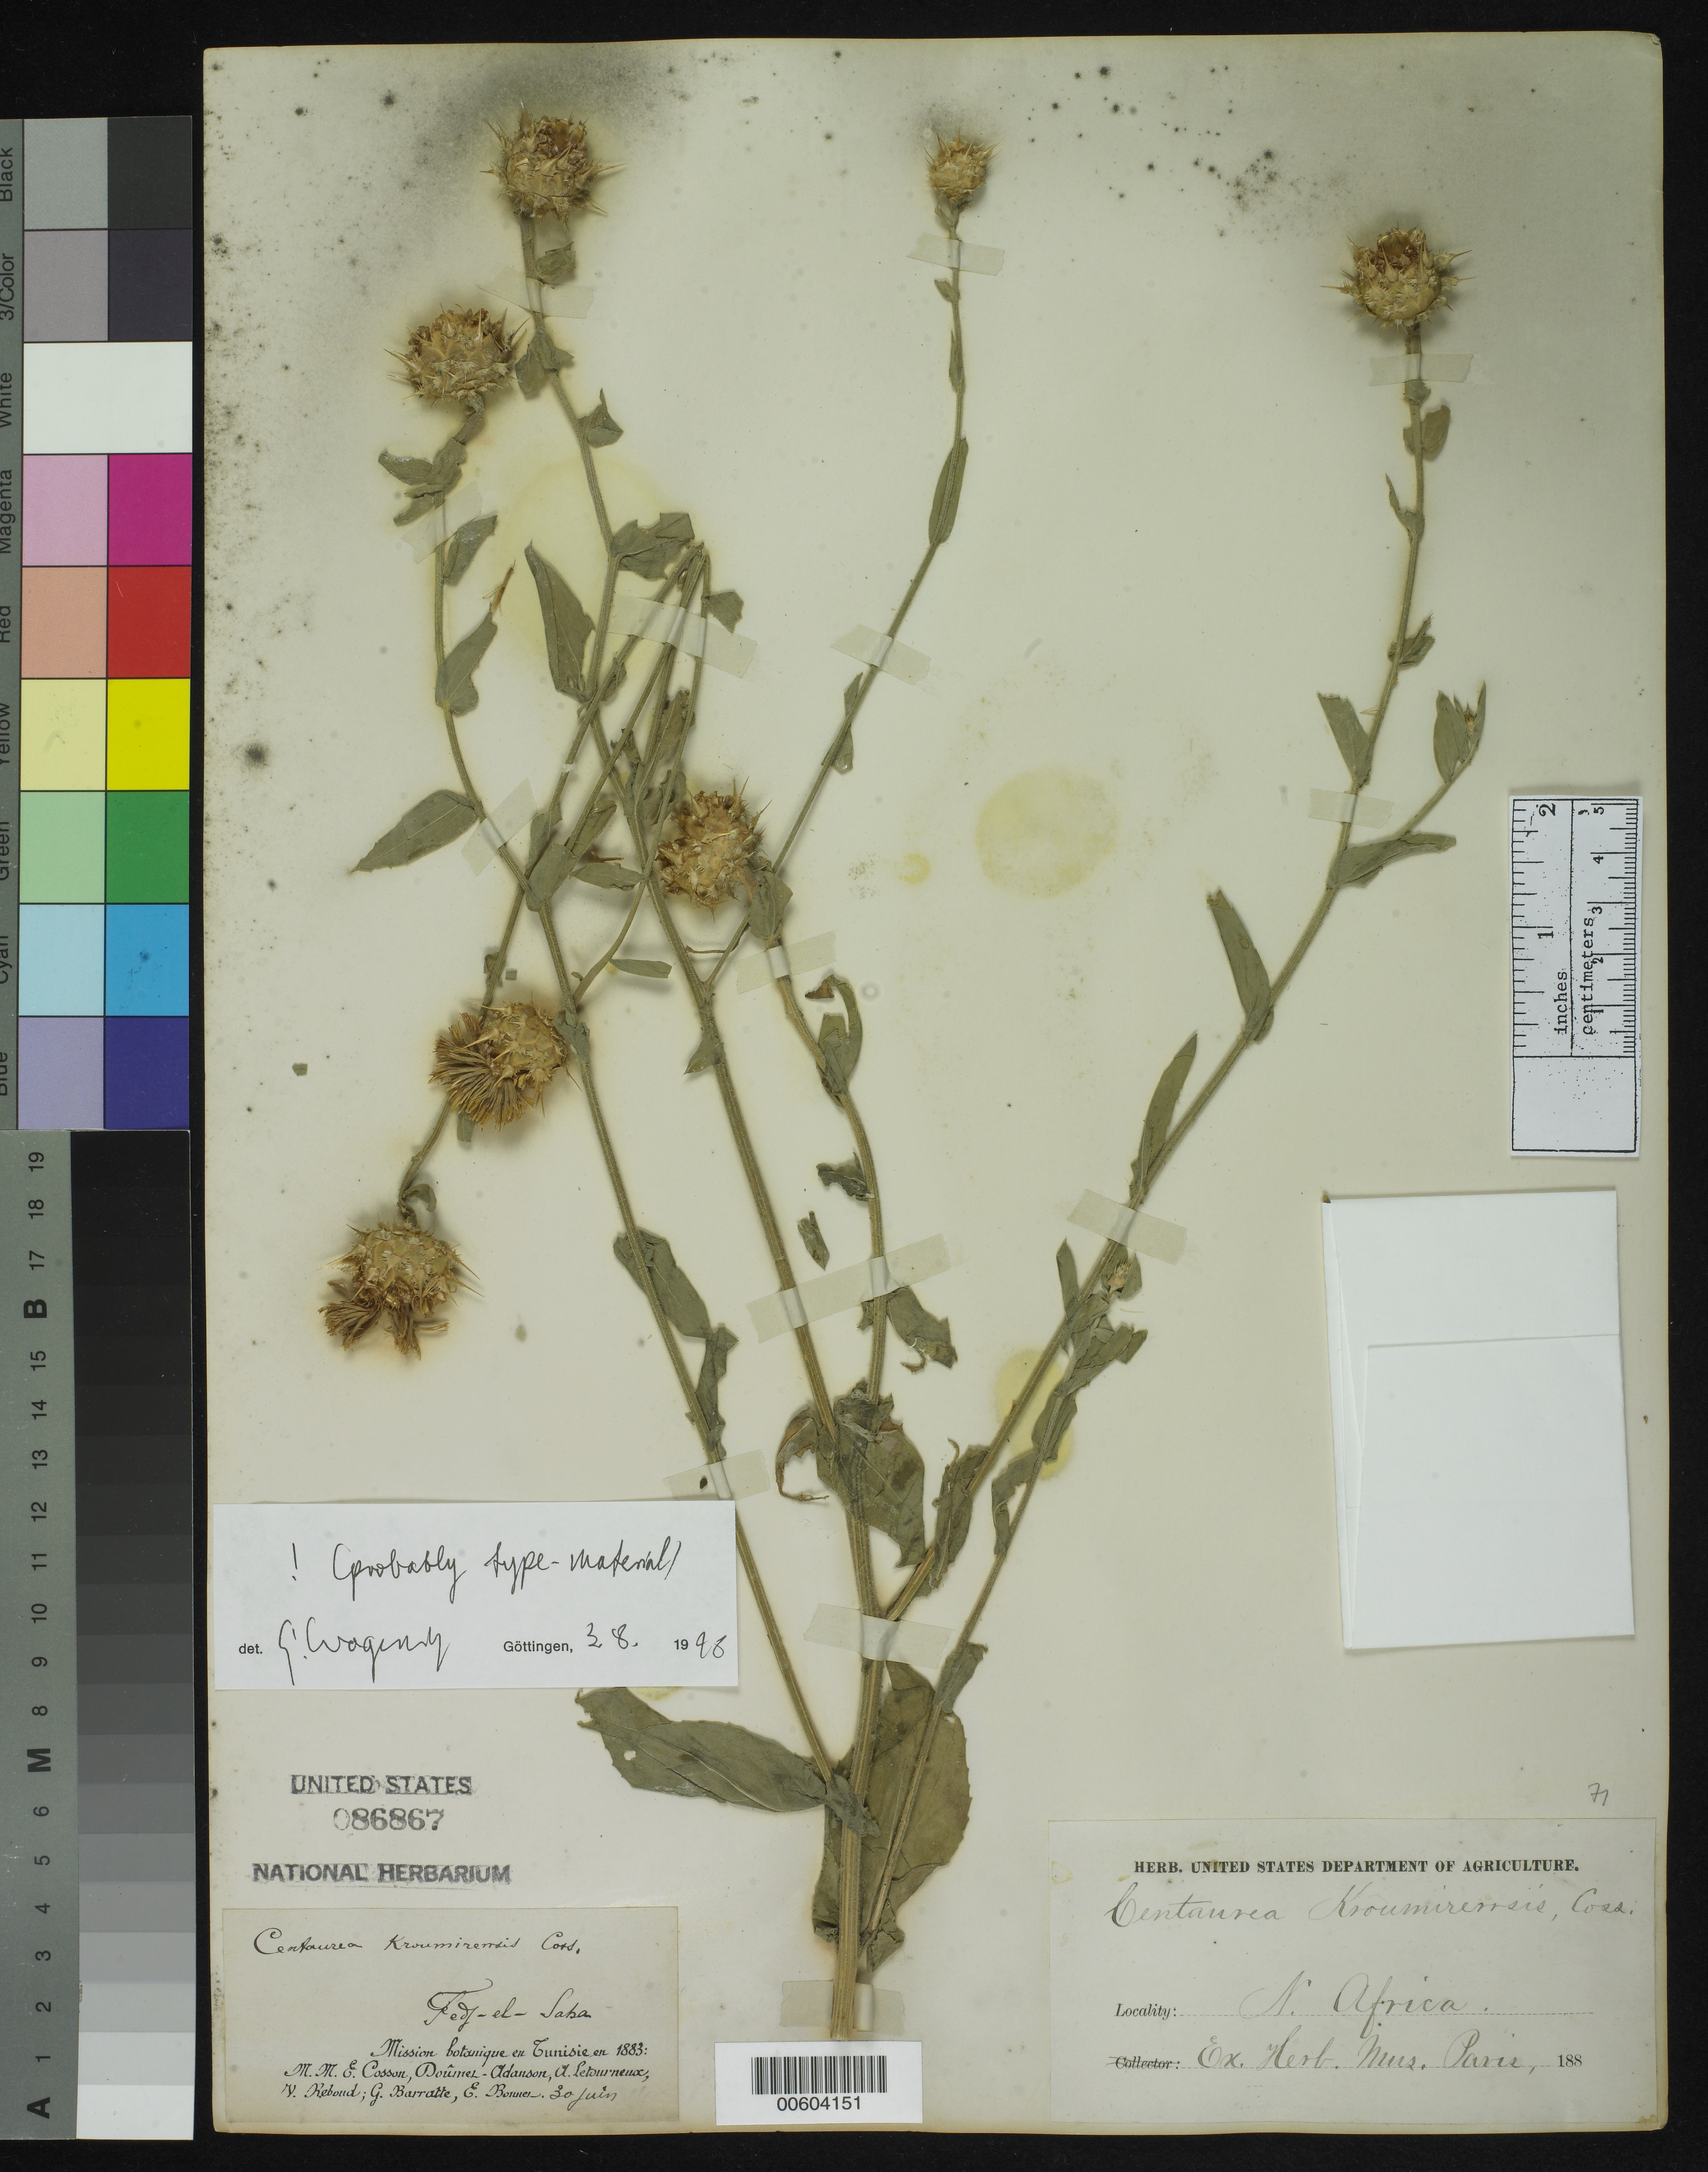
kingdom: Plantae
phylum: Tracheophyta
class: Magnoliopsida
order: Asterales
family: Asteraceae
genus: Centaurea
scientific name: Centaurea kroumirensis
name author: Coss.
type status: Possible Type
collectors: E. Cosson, -. Doumel-Adanson, A. Letourneux, N. Reboud, G. Barratte & E. Bonner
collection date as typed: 30 Jun 1883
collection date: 1883-06-30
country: Tunisia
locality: Fedj-el-Saka.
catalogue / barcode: US 86867